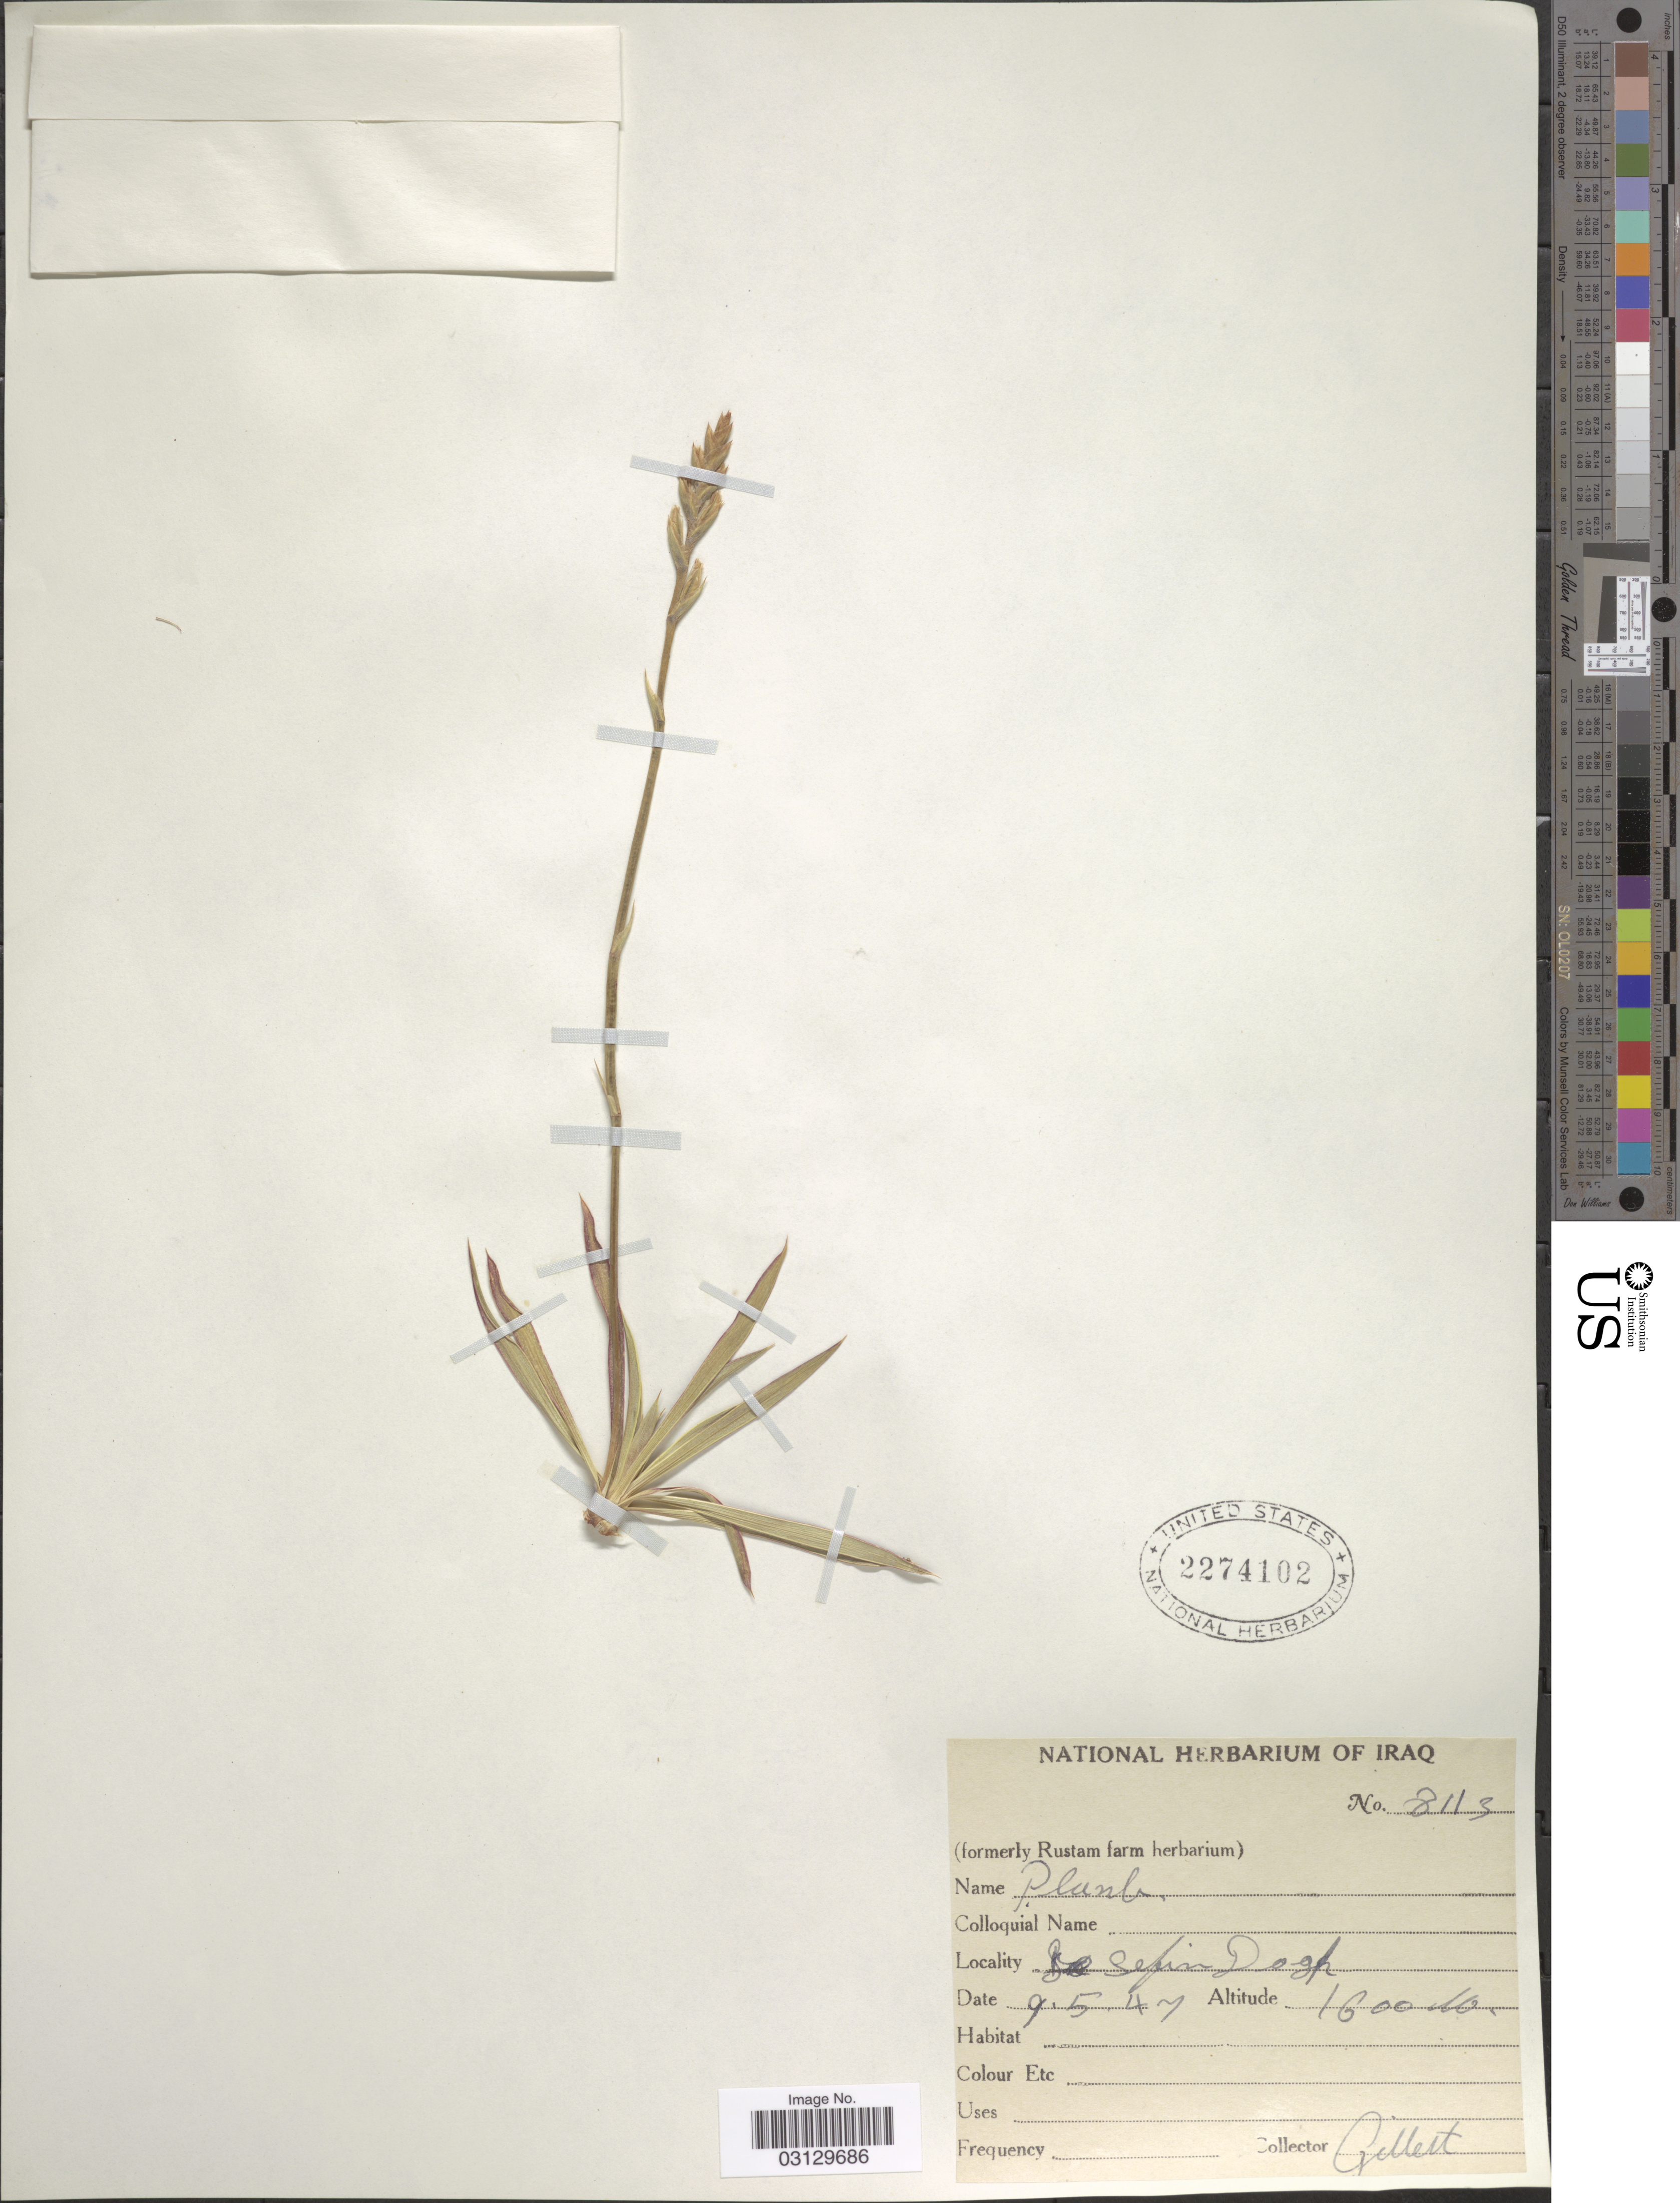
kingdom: Plantae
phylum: Tracheophyta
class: Magnoliopsida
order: Caryophyllales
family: Plumbaginaceae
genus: Acantholimon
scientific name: Acantholimon sp.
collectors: Gillett, --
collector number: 8113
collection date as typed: Transcribed d/m/y: 9/5/47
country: Iraq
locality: Bo Sepin Dagh. [interpreted]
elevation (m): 1600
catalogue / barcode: US 2274102